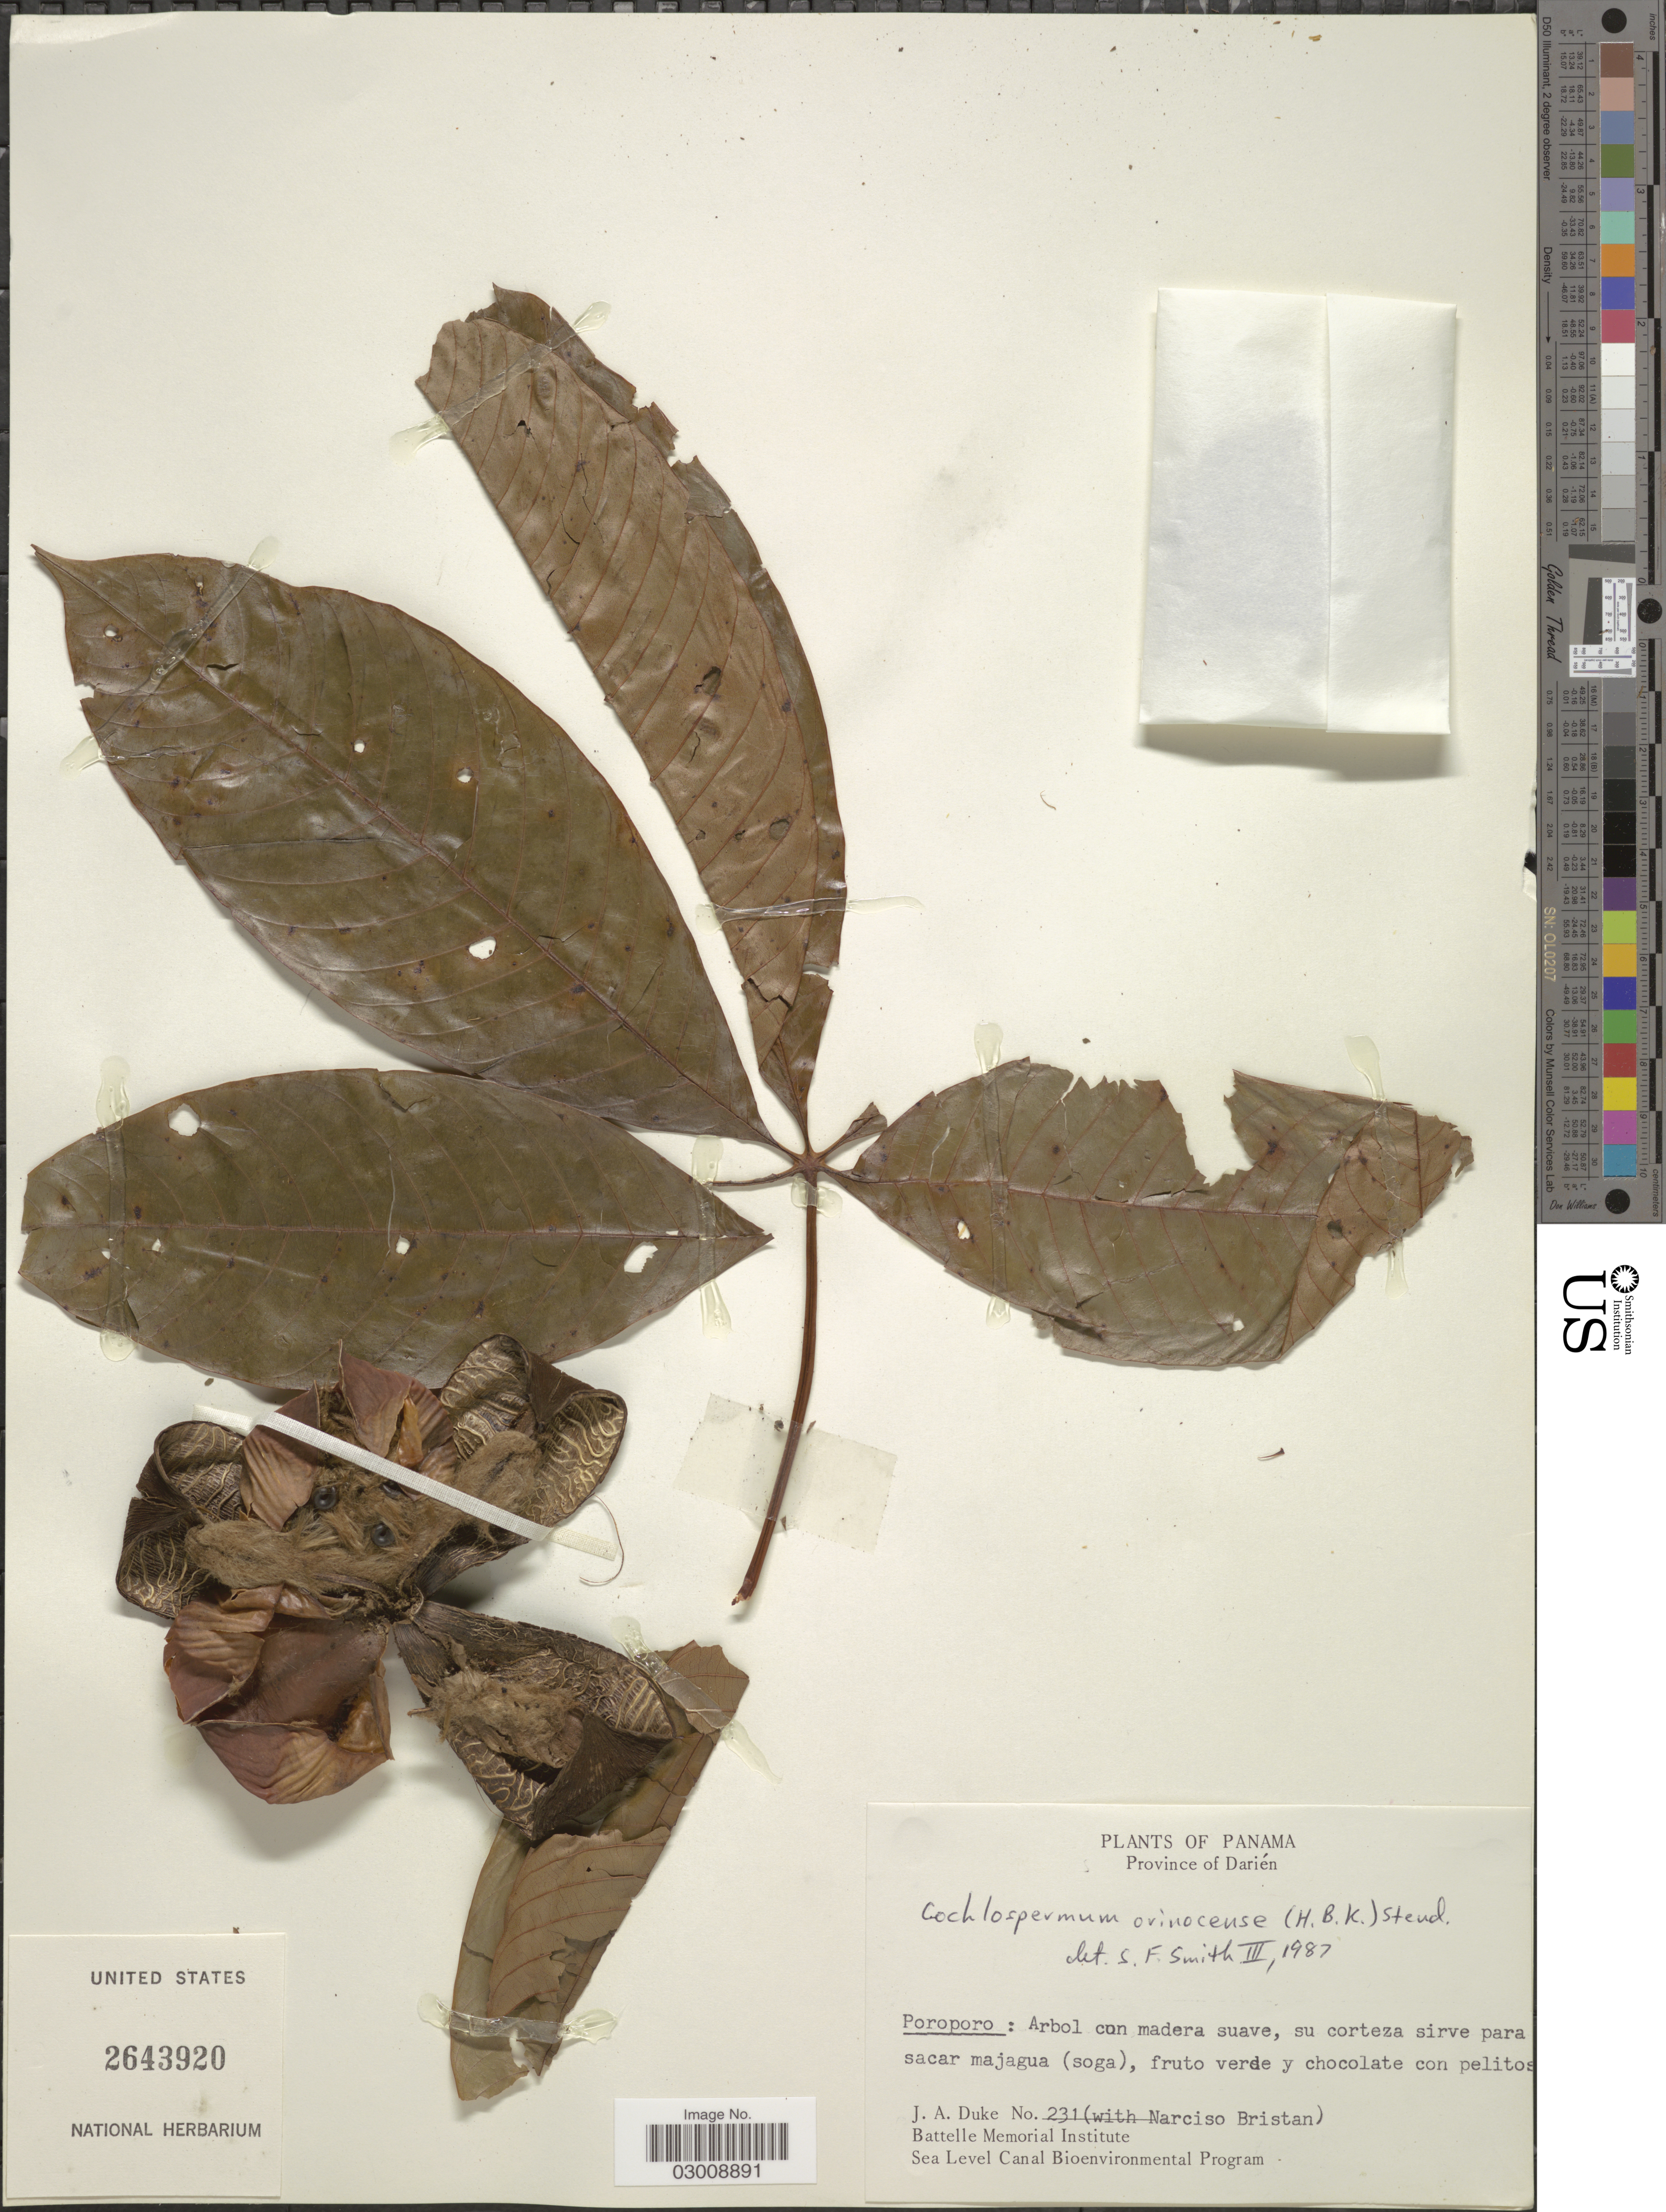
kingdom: Plantae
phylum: Tracheophyta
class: Magnoliopsida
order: Malvales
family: Cochlospermaceae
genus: Cochlospermum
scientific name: Cochlospermum orinocense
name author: (Kunth) Steud.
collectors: J. A. Duke & N. Bristan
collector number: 231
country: Panama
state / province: Darién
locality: Province of Darién. Poroporo [unsure placement].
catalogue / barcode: US 2643920